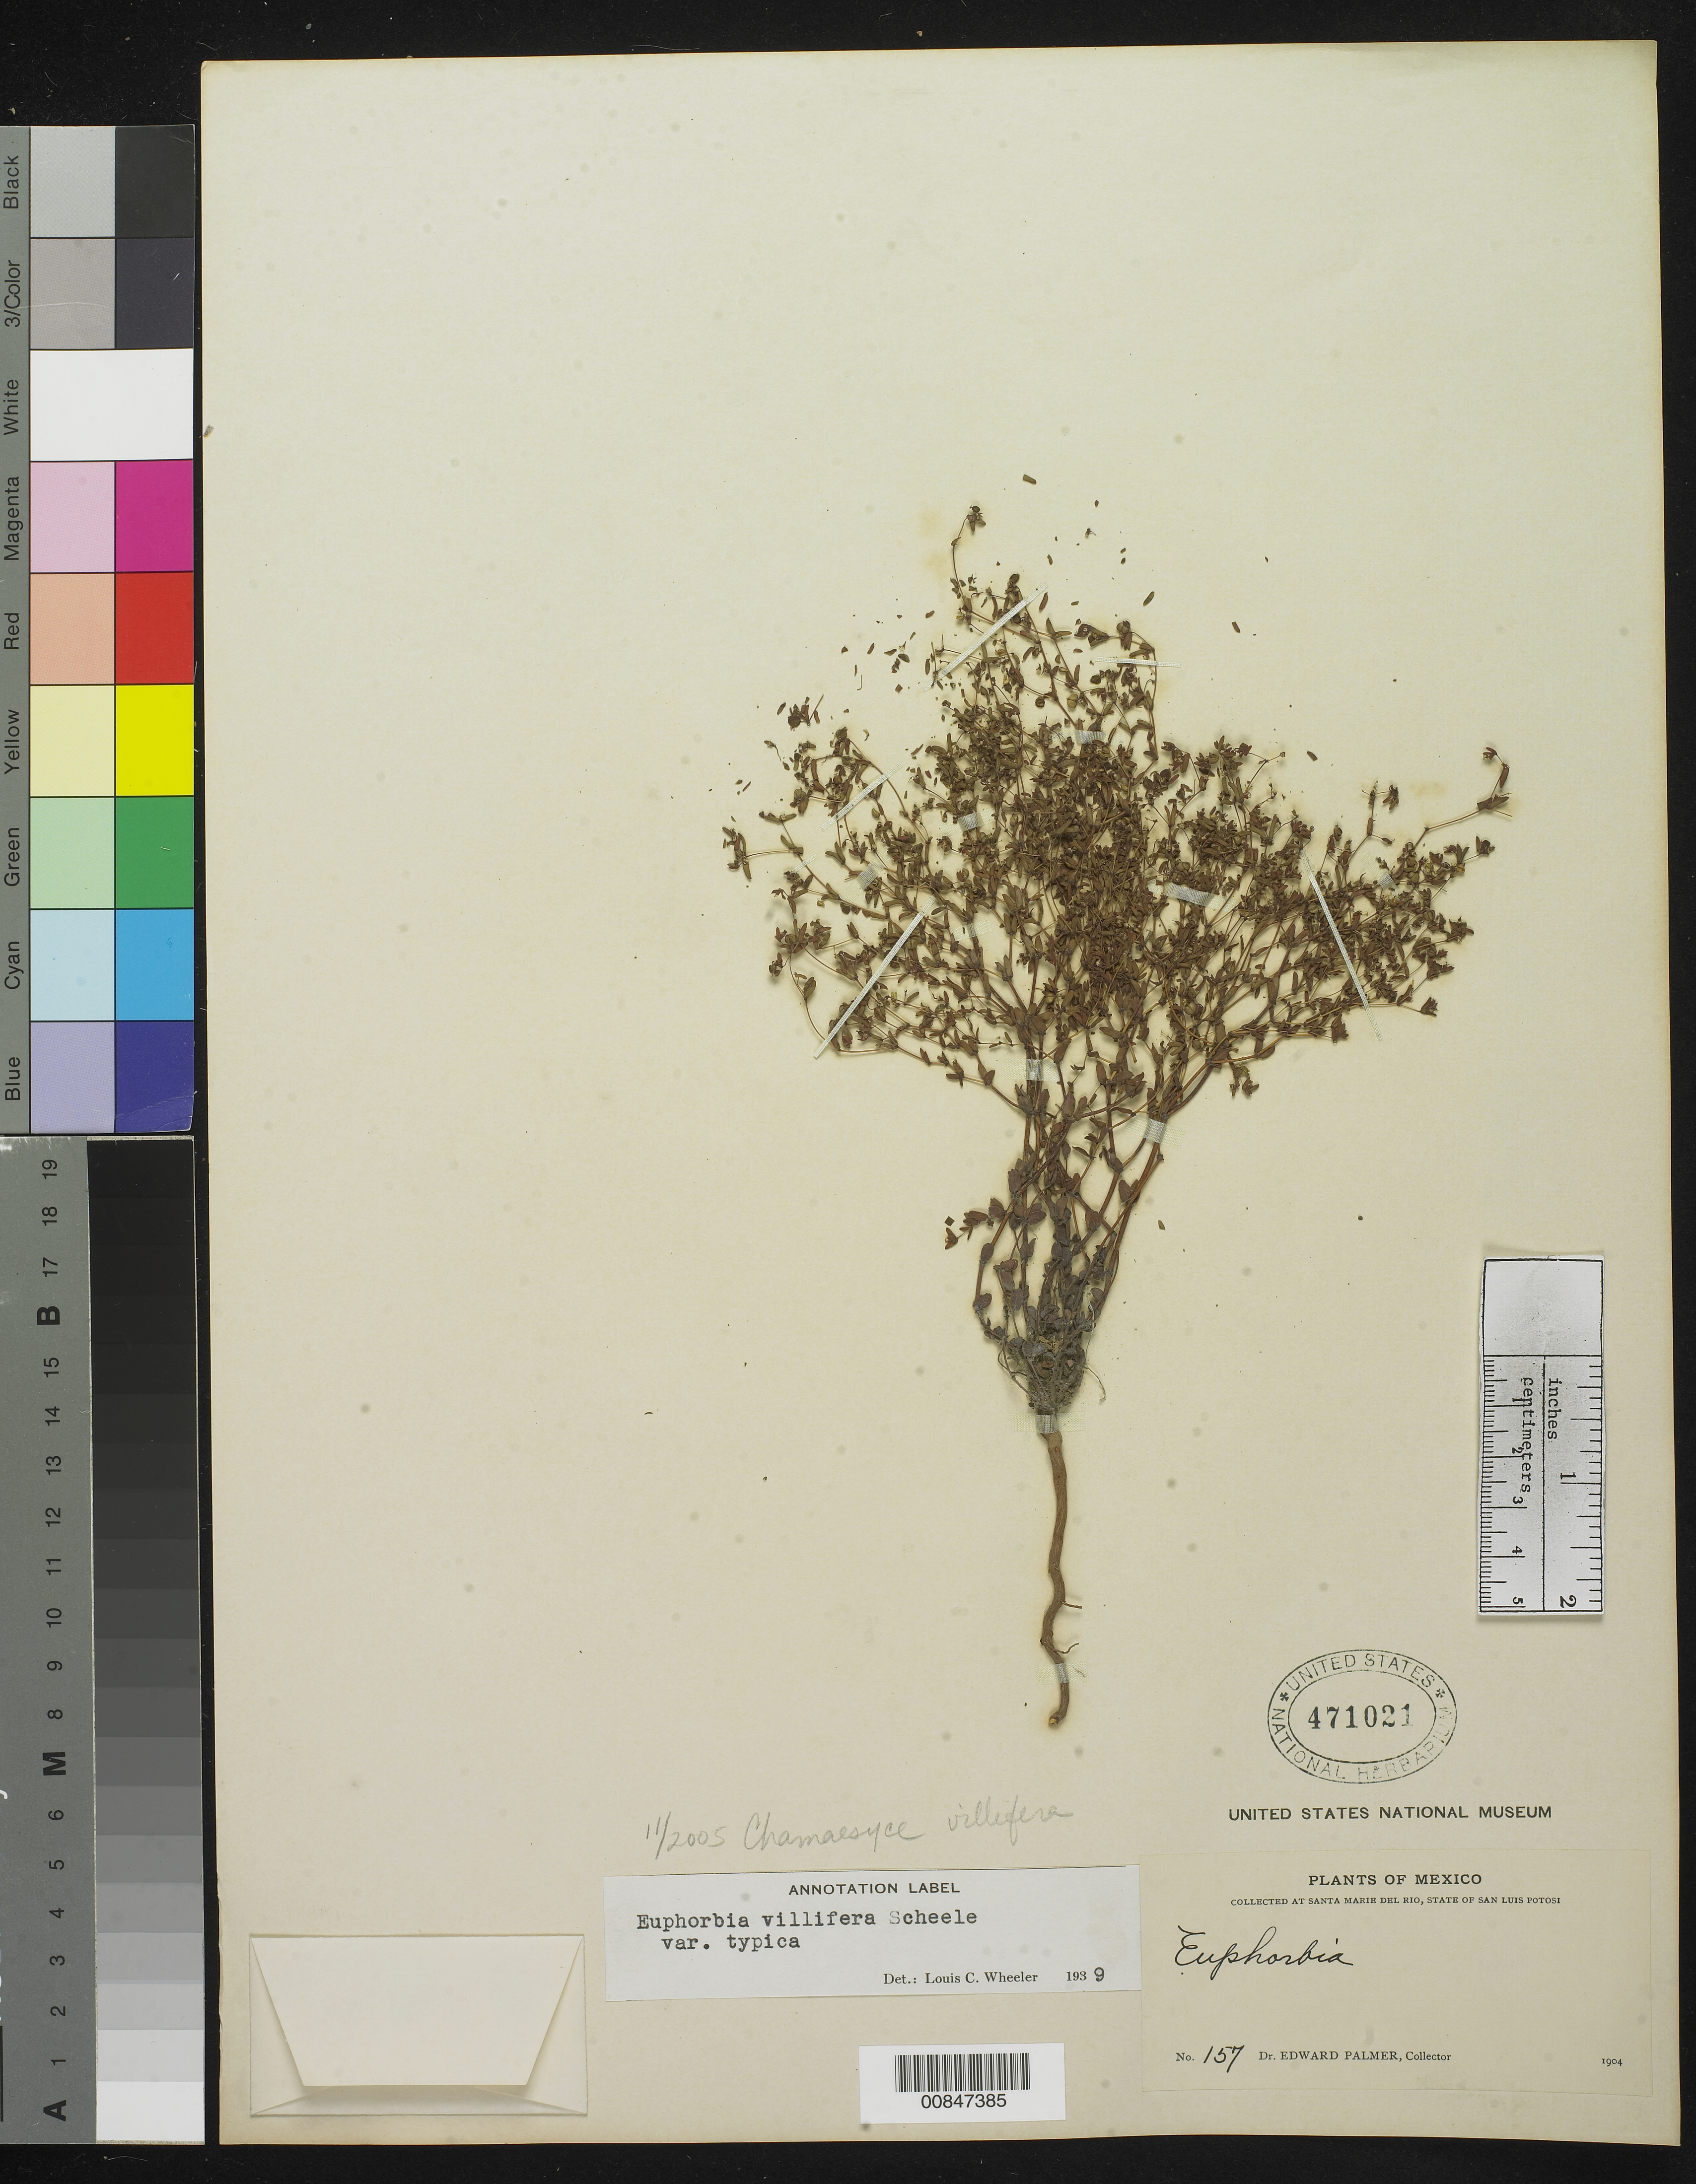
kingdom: Plantae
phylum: Tracheophyta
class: Magnoliopsida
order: Malpighiales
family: Euphorbiaceae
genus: Euphorbia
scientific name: Euphorbia villifera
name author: Scheele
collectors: E. Palmer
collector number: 157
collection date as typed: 1904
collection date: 1904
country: Mexico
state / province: San Luis Potosí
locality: Santa Maria del Río, San Luis Potosí.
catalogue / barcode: US 471021